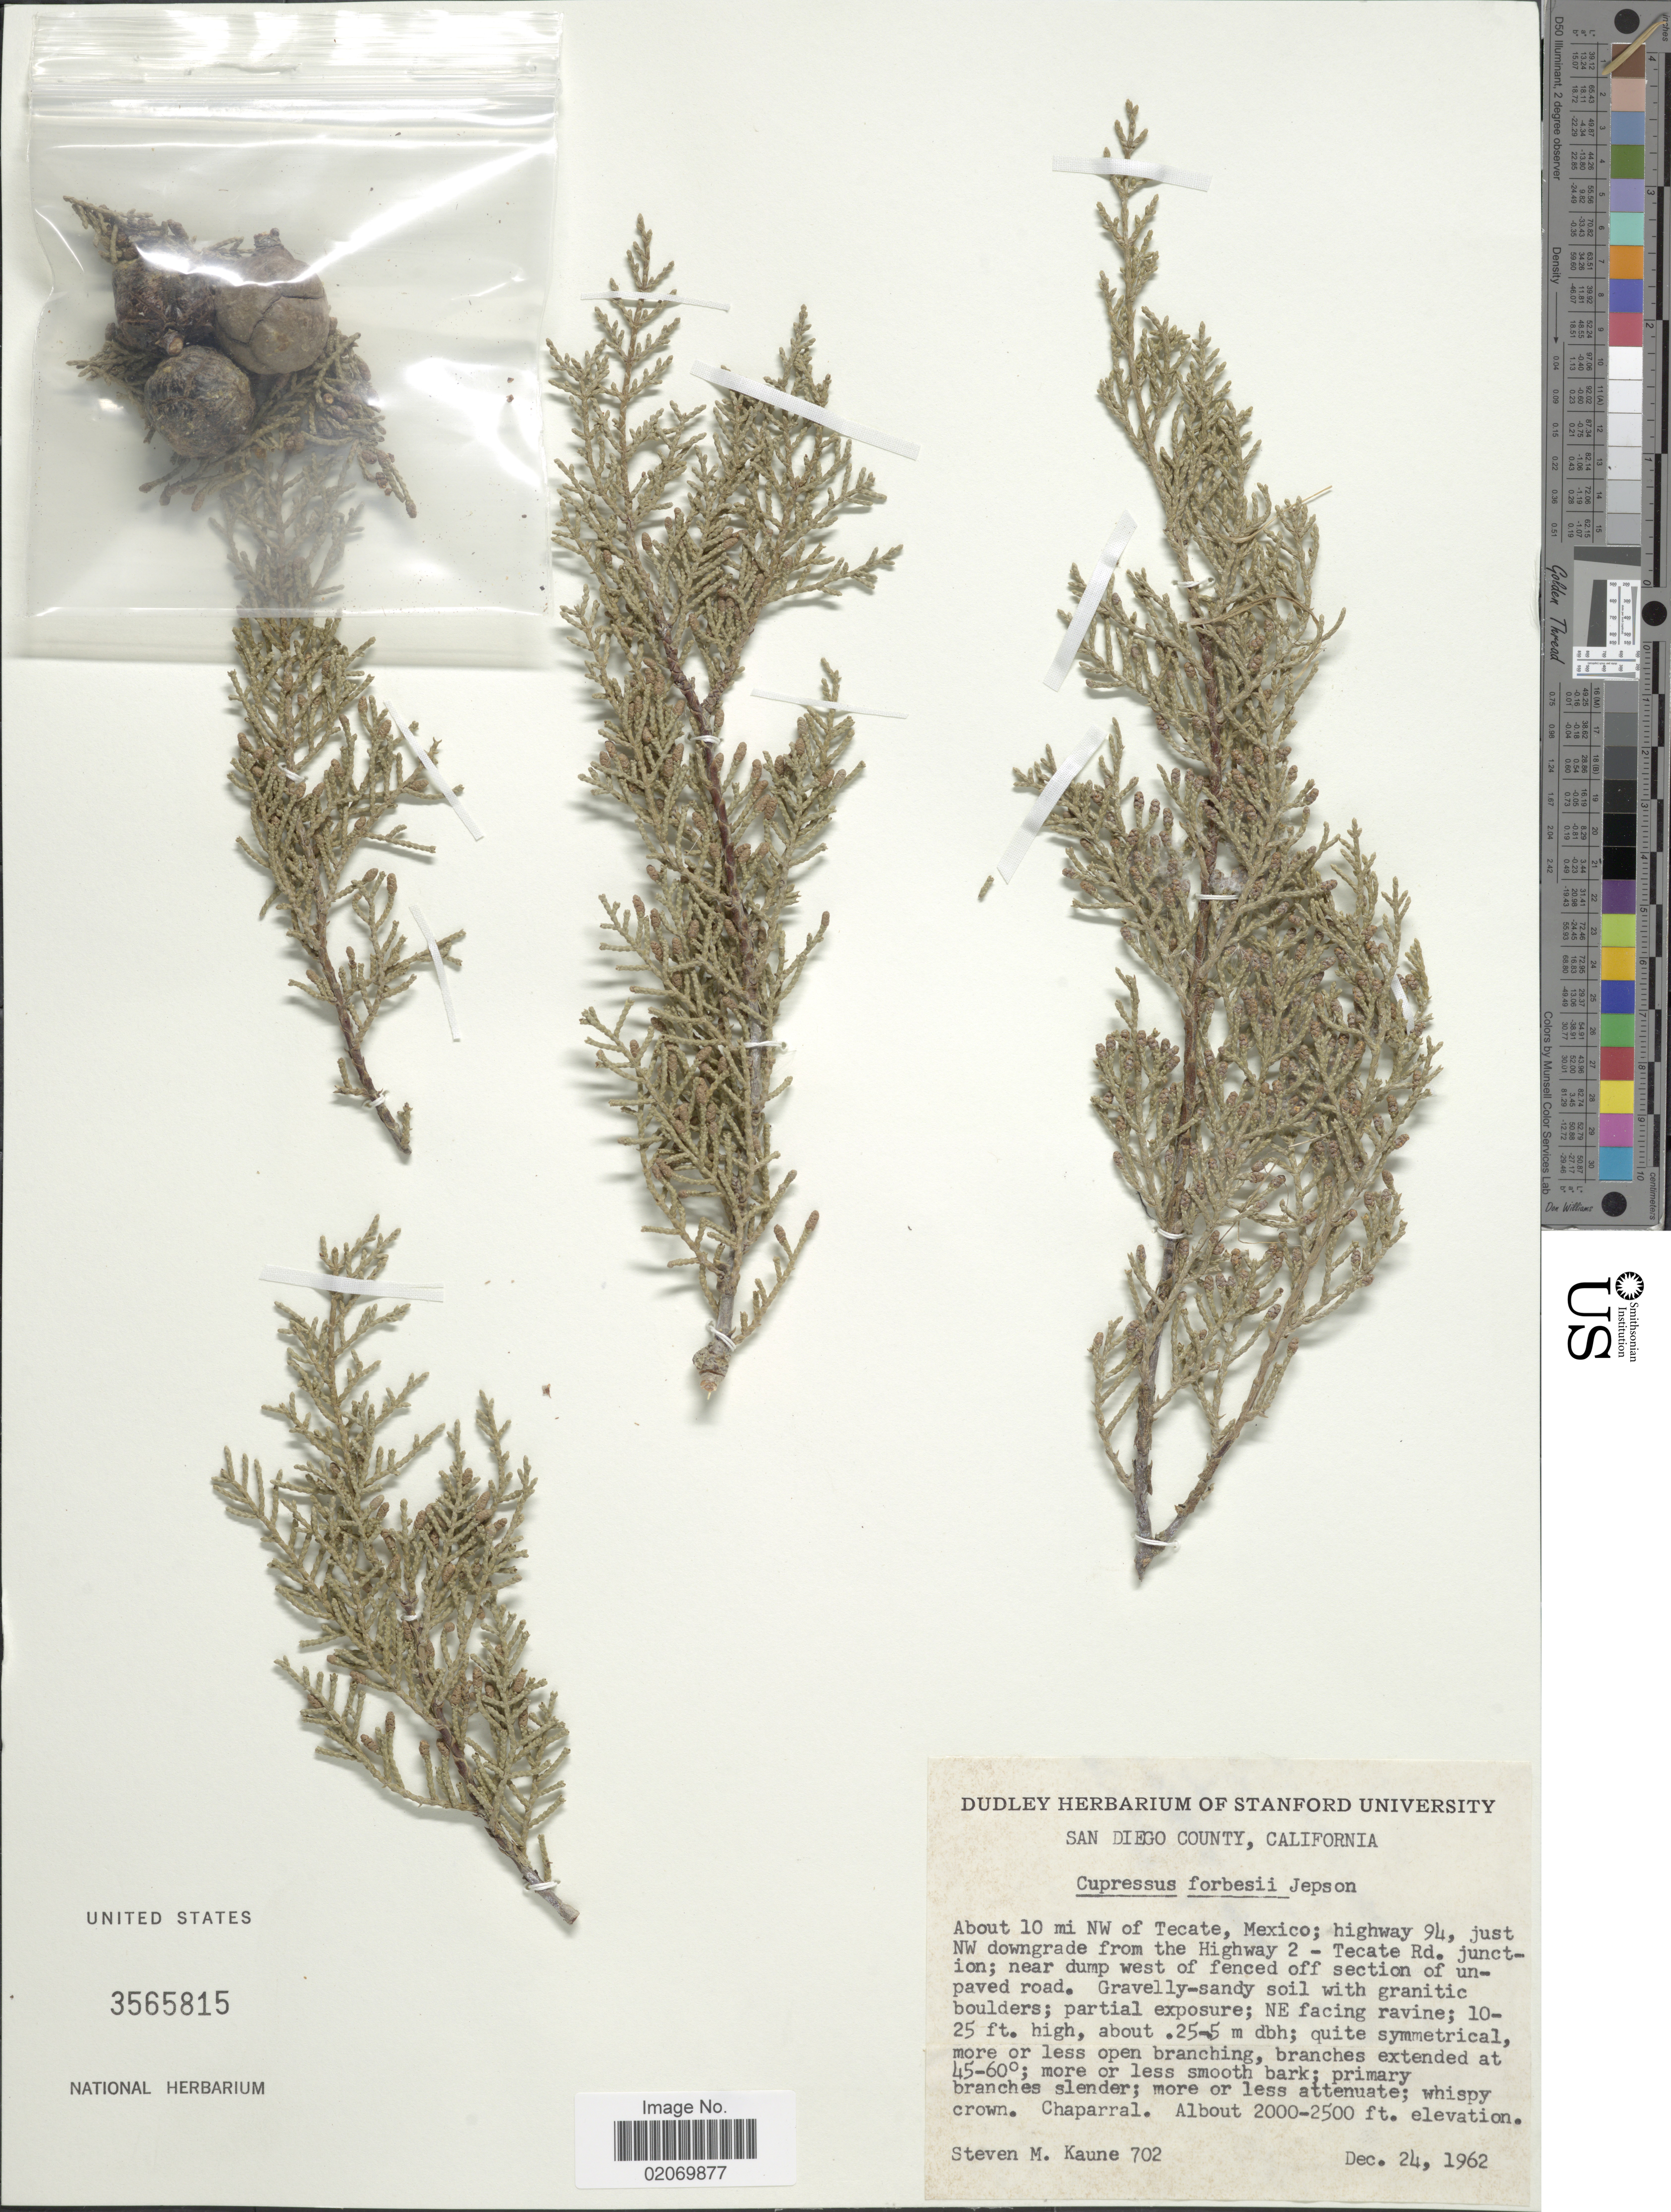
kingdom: Plantae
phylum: Tracheophyta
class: Pinopsida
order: Pinales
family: Cupressaceae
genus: Hesperocyparis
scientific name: Hesperocyparis forbesii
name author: (Jeps.) Bartel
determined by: (US) Smithsonian Institution - National Museum of Natural History - Department of Botany (UNITED STATES)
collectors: S. Kaune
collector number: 702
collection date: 1962-12-24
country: United States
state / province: California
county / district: San Diego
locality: San Diego County, about 10 mi NW of Tecate, Mexico, highway 94, just NW downgrade from the Highway 2, Tecate Rd, junction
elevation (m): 610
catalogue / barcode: US 3565815